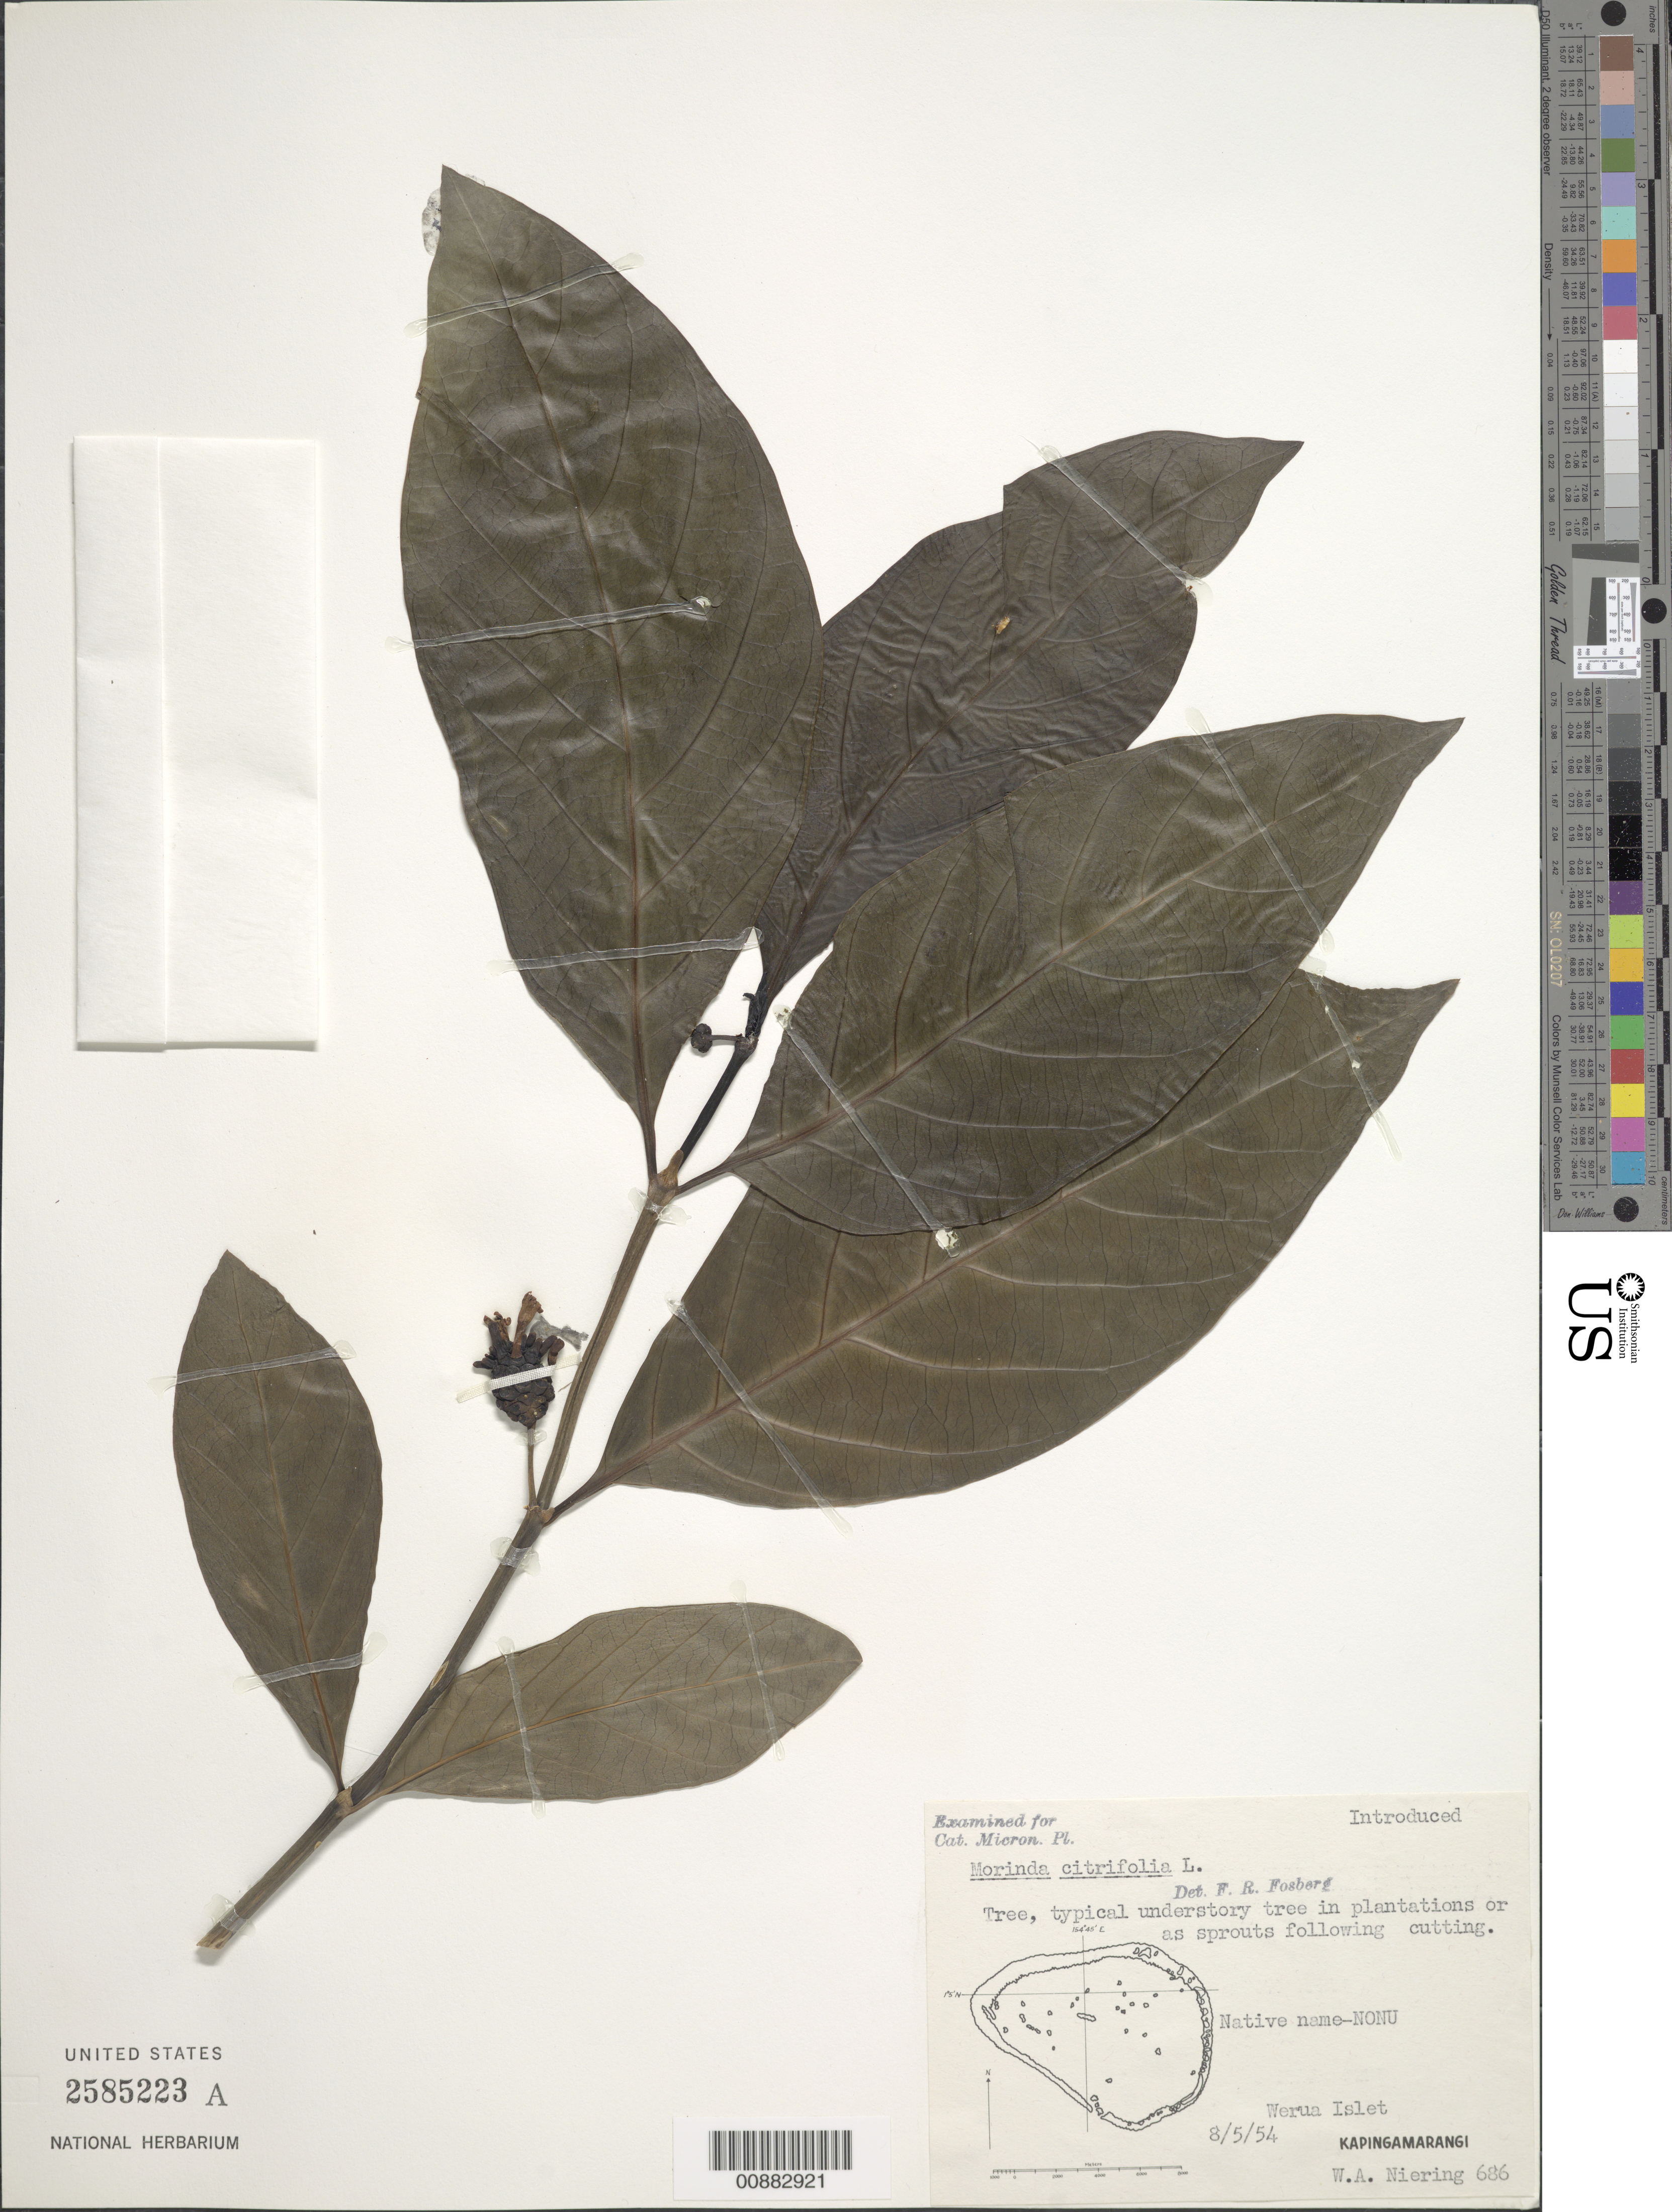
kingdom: Plantae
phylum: Tracheophyta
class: Magnoliopsida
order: Gentianales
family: Rubiaceae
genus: Morinda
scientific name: Morinda citrifolia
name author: L.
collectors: W. Niering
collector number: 686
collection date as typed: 05 Aug 1954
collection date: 1954-08-05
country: Micronesia, Federated States of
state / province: Pohnpei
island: Kapingamarangi Atoll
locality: Werua Islet.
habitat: Typical understory tree in plantations or as sprouts following cutting. Introduced.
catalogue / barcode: US 2585223